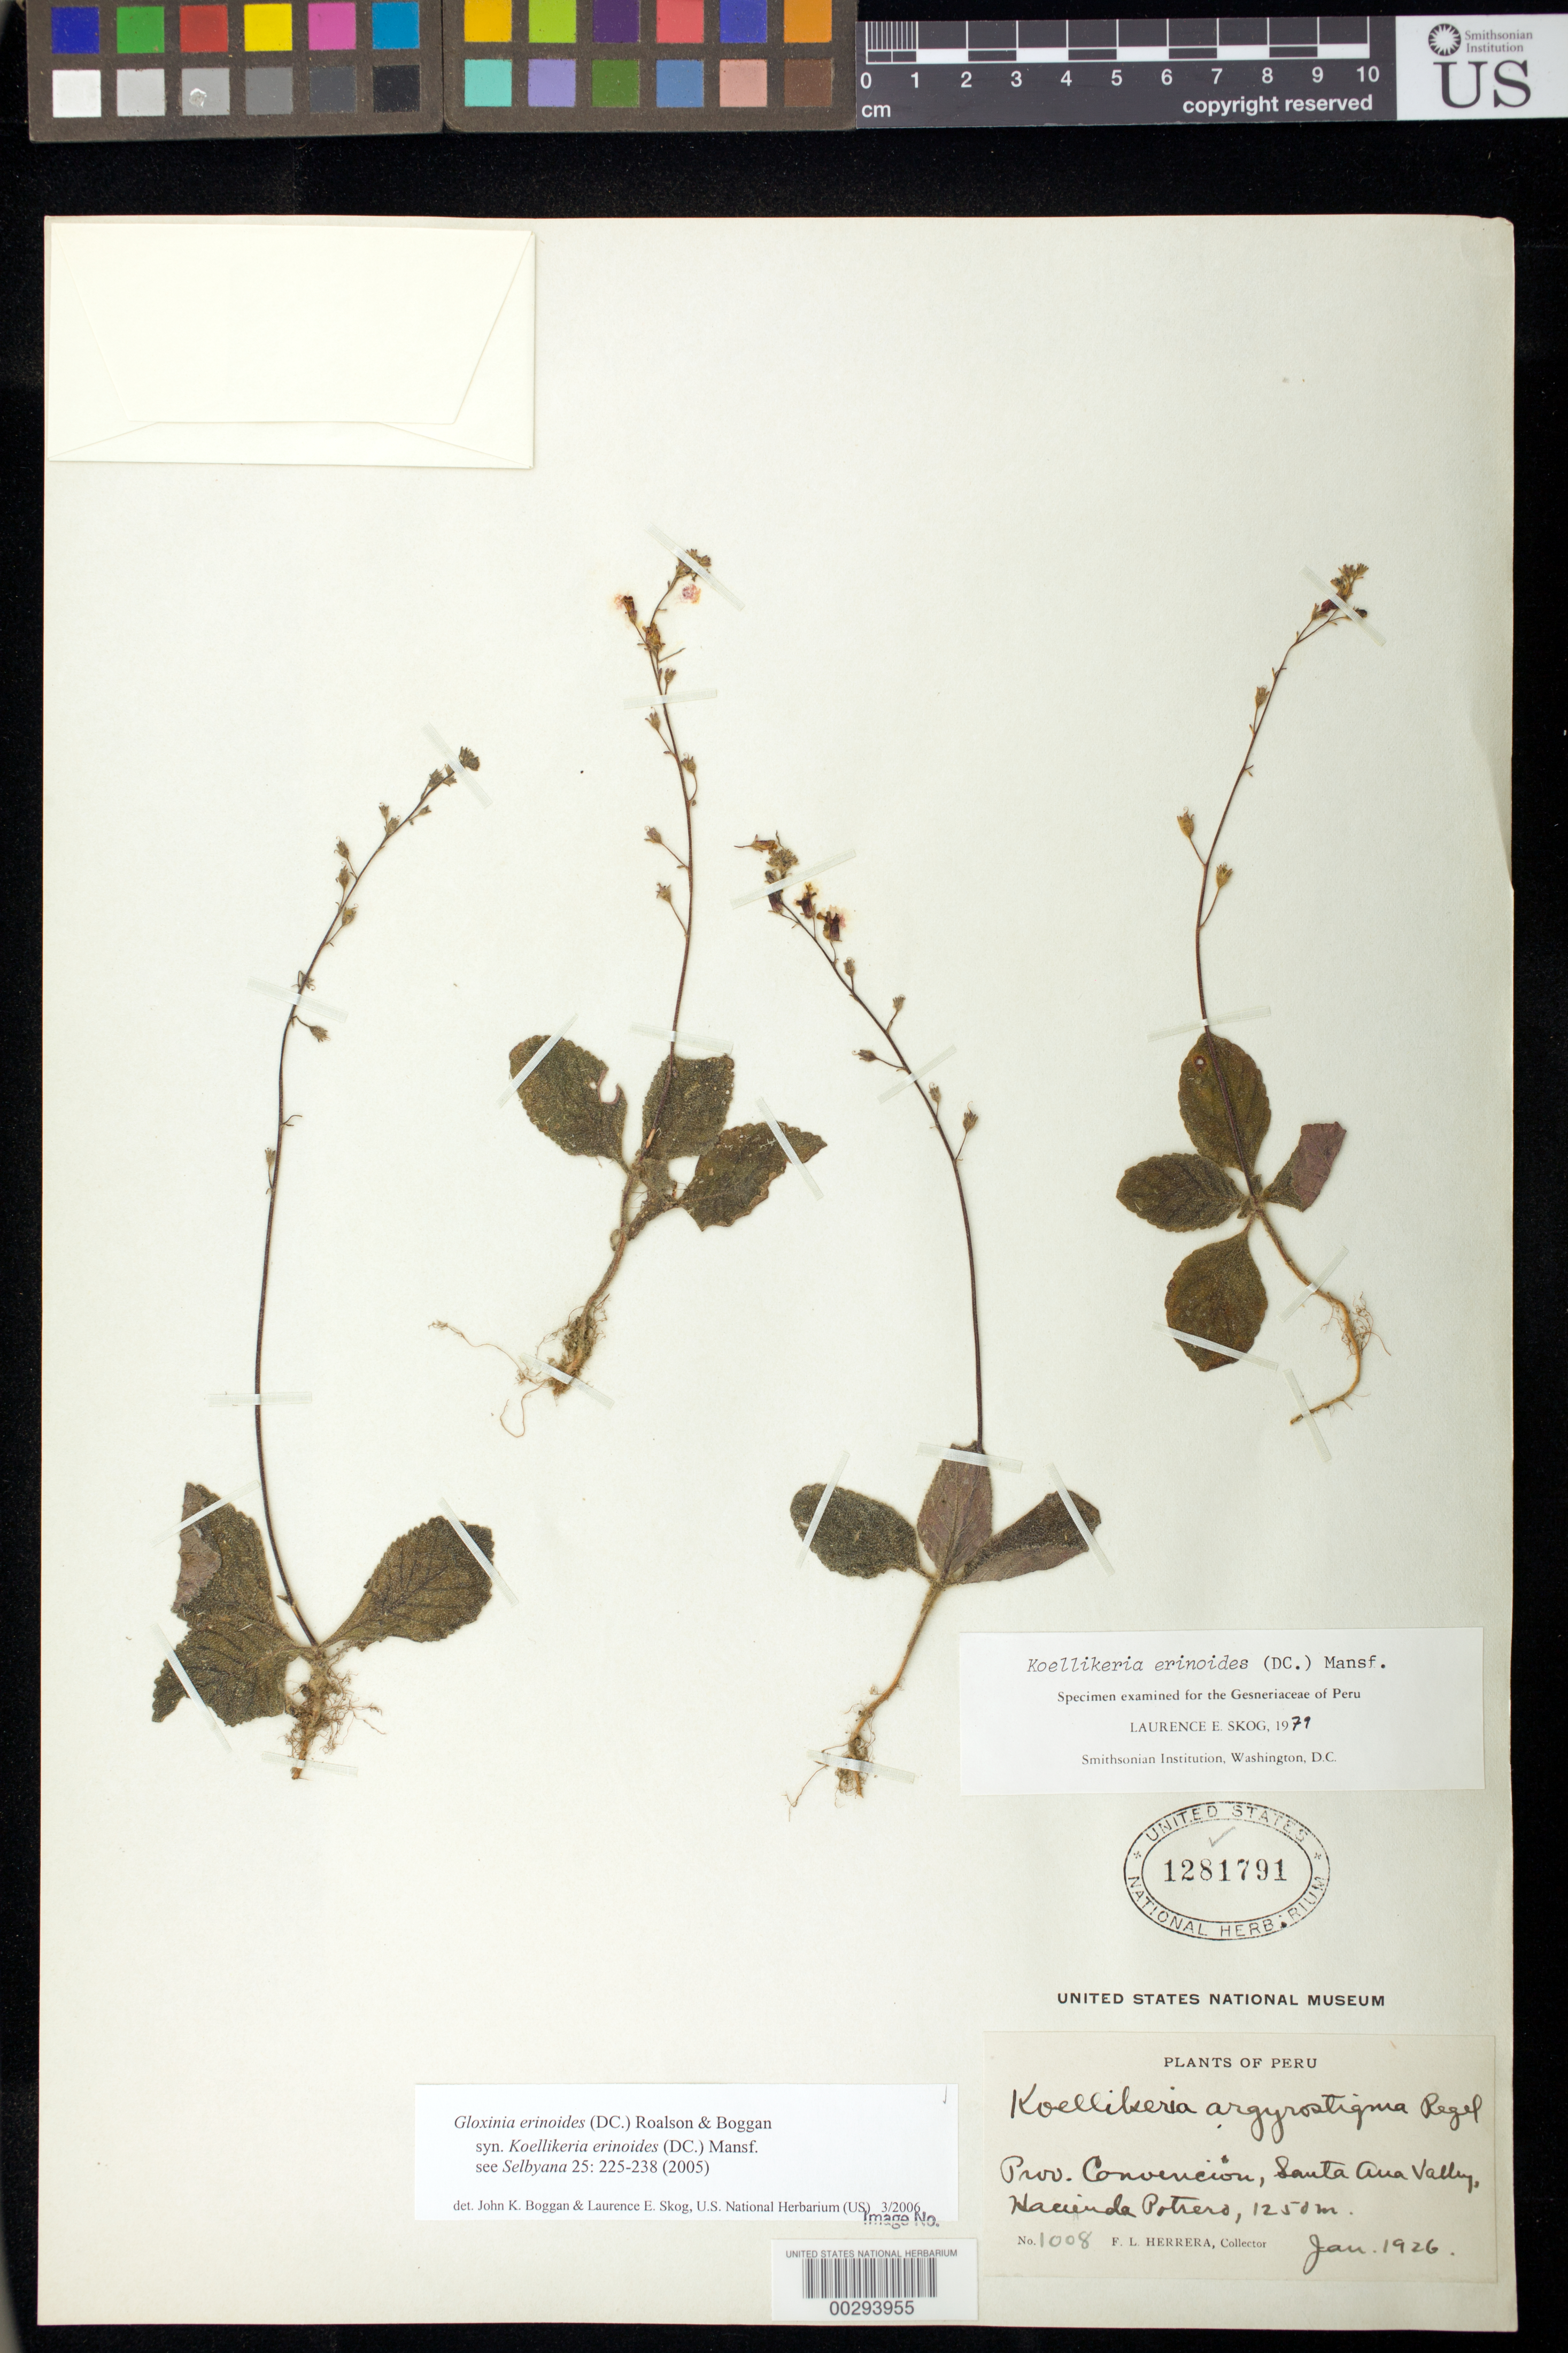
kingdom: Plantae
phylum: Tracheophyta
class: Magnoliopsida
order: Lamiales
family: Gesneriaceae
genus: Gloxinia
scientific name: Gloxinia erinoides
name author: (DC.) Roalson & Boggan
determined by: Boggan, J. K.; Skog, L. E.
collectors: F. L. Herrera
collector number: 1008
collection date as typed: Jan 1926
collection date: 1926-01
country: Peru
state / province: Cusco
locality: Convencion, Santa Ana Valley, Hacienda Potrero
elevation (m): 1250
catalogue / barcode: US 1281791